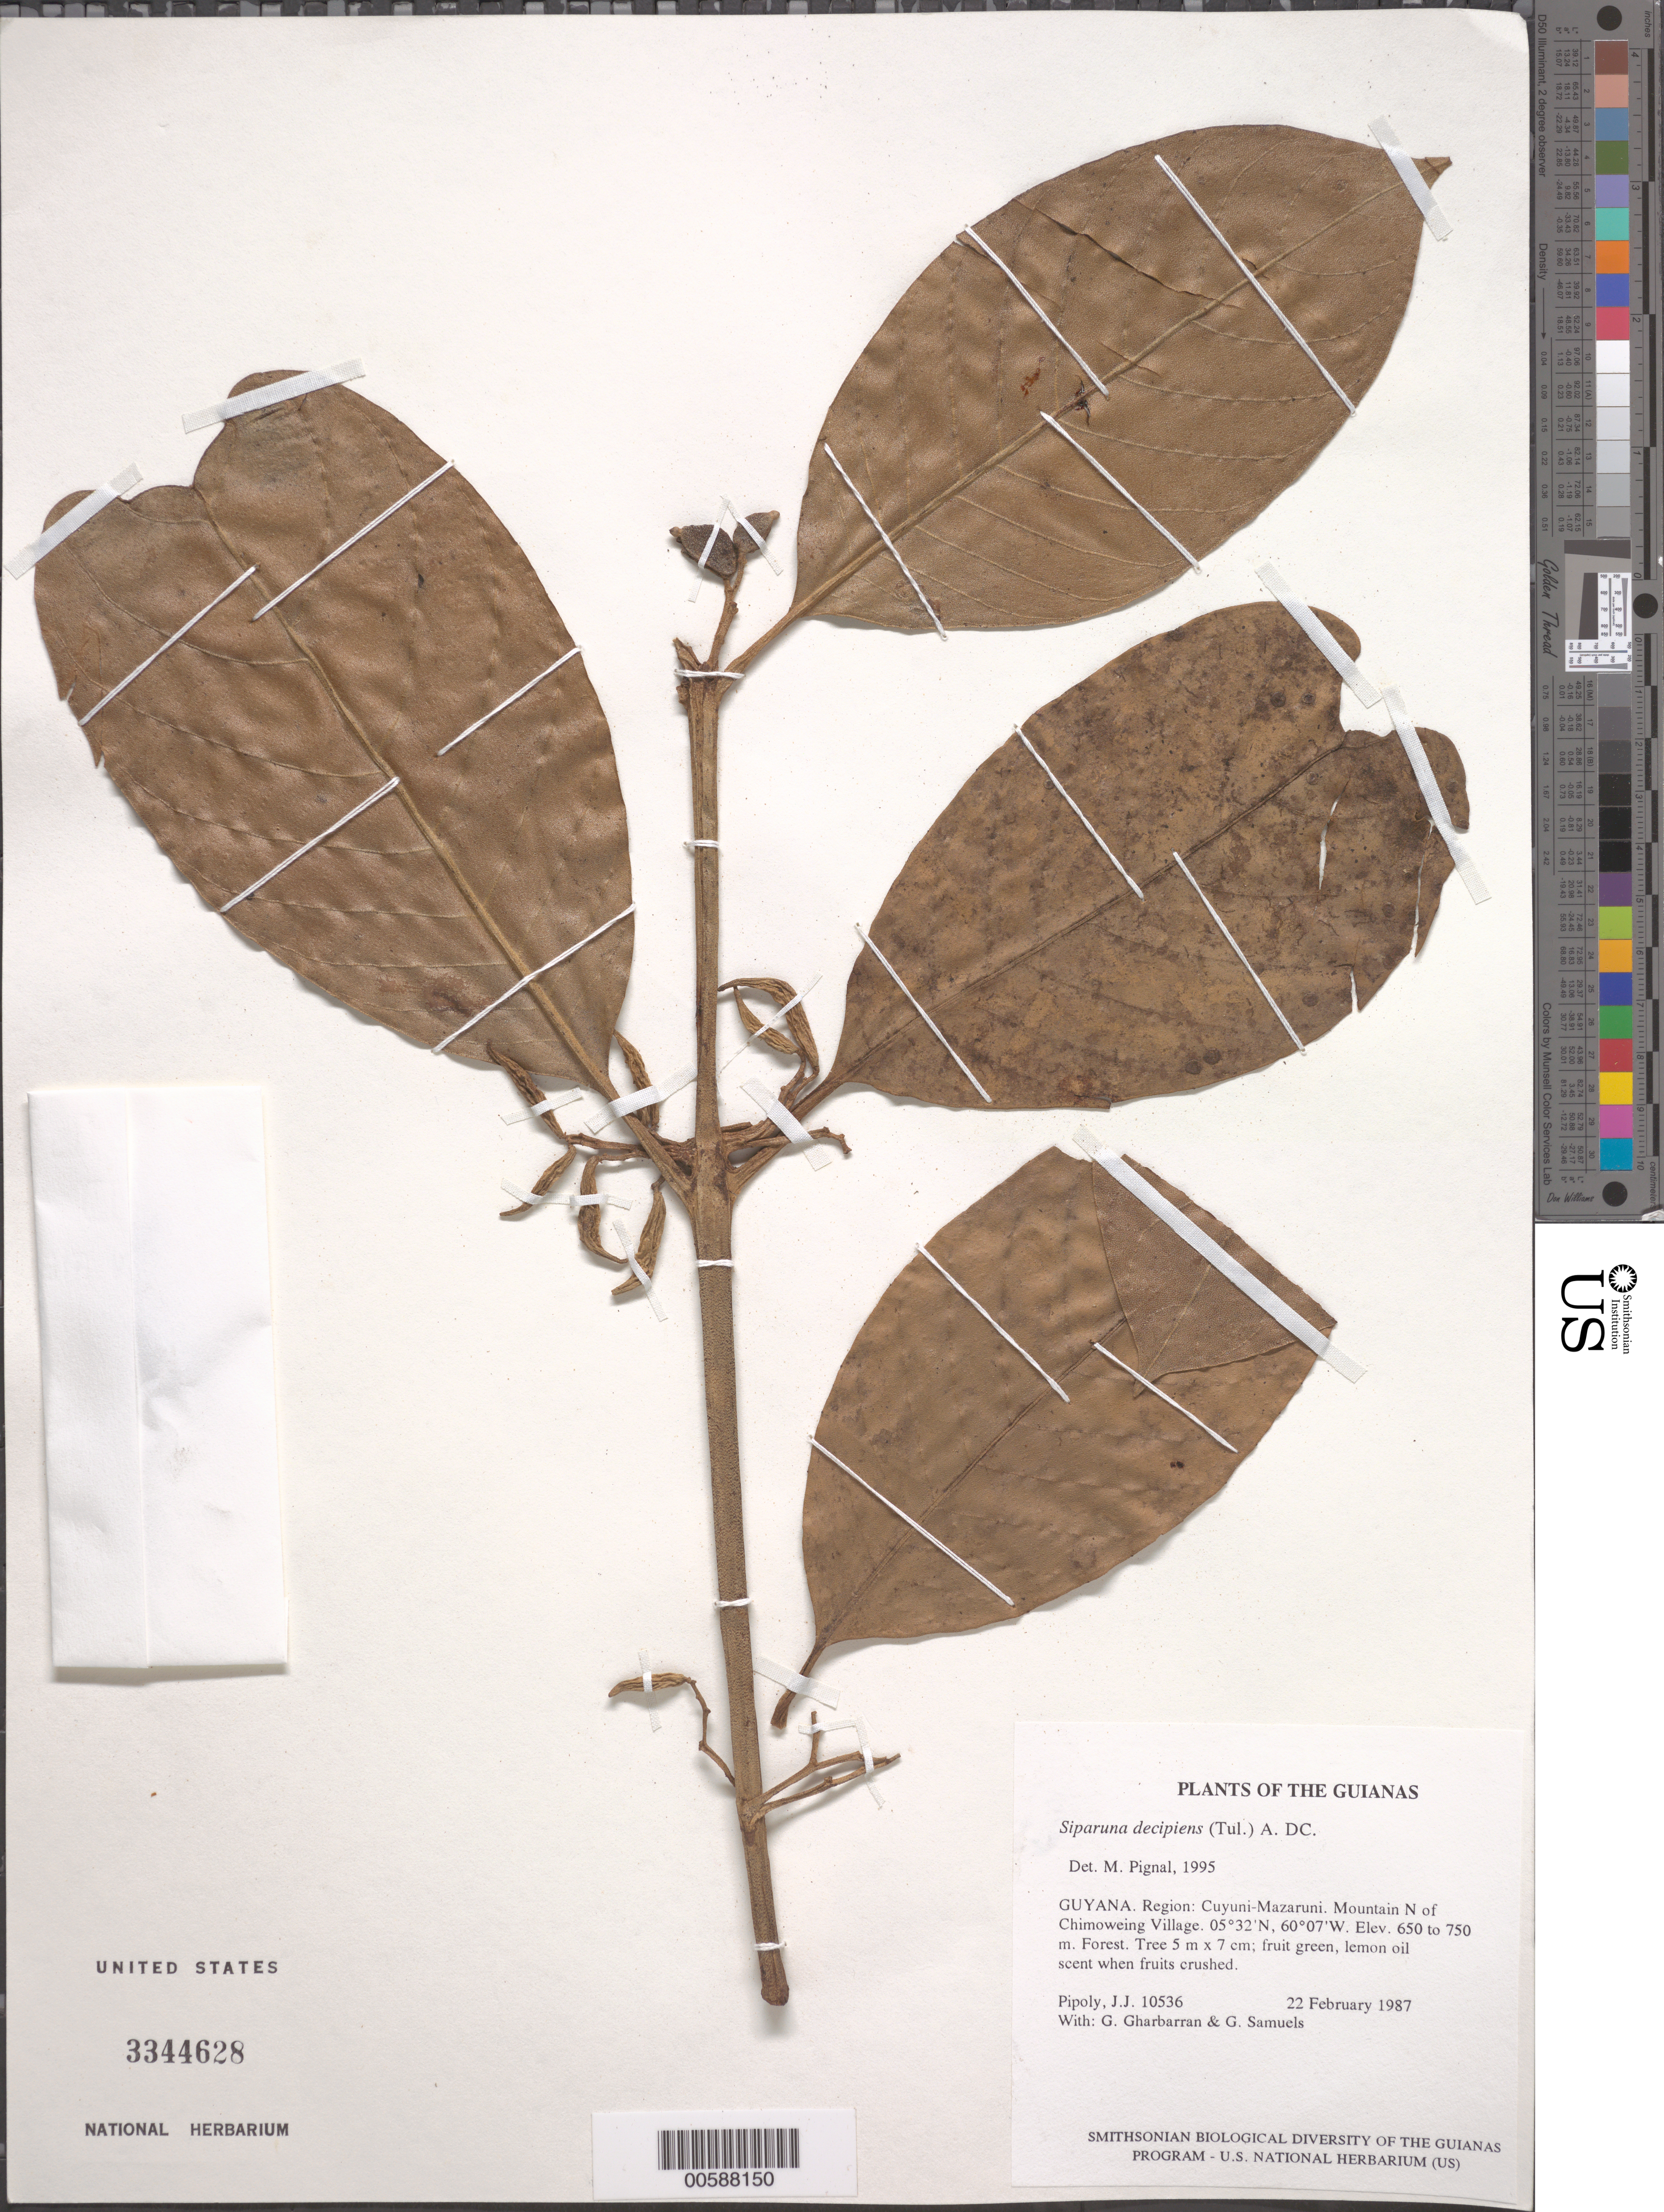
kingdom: Plantae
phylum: Tracheophyta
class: Magnoliopsida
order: Laurales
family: Siparunaceae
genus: Siparuna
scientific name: Siparuna decipiens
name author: (Tul.) A. DC.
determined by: Pignal, M.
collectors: J. J. Pipoly, G. Gharbarran & G. Samuels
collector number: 10536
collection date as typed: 22 February 1987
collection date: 1987-02-22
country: Guyana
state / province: Cuyuni-Mazaruni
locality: Mountain N of Chinoweing Village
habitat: Forest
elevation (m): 650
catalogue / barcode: US 3344628